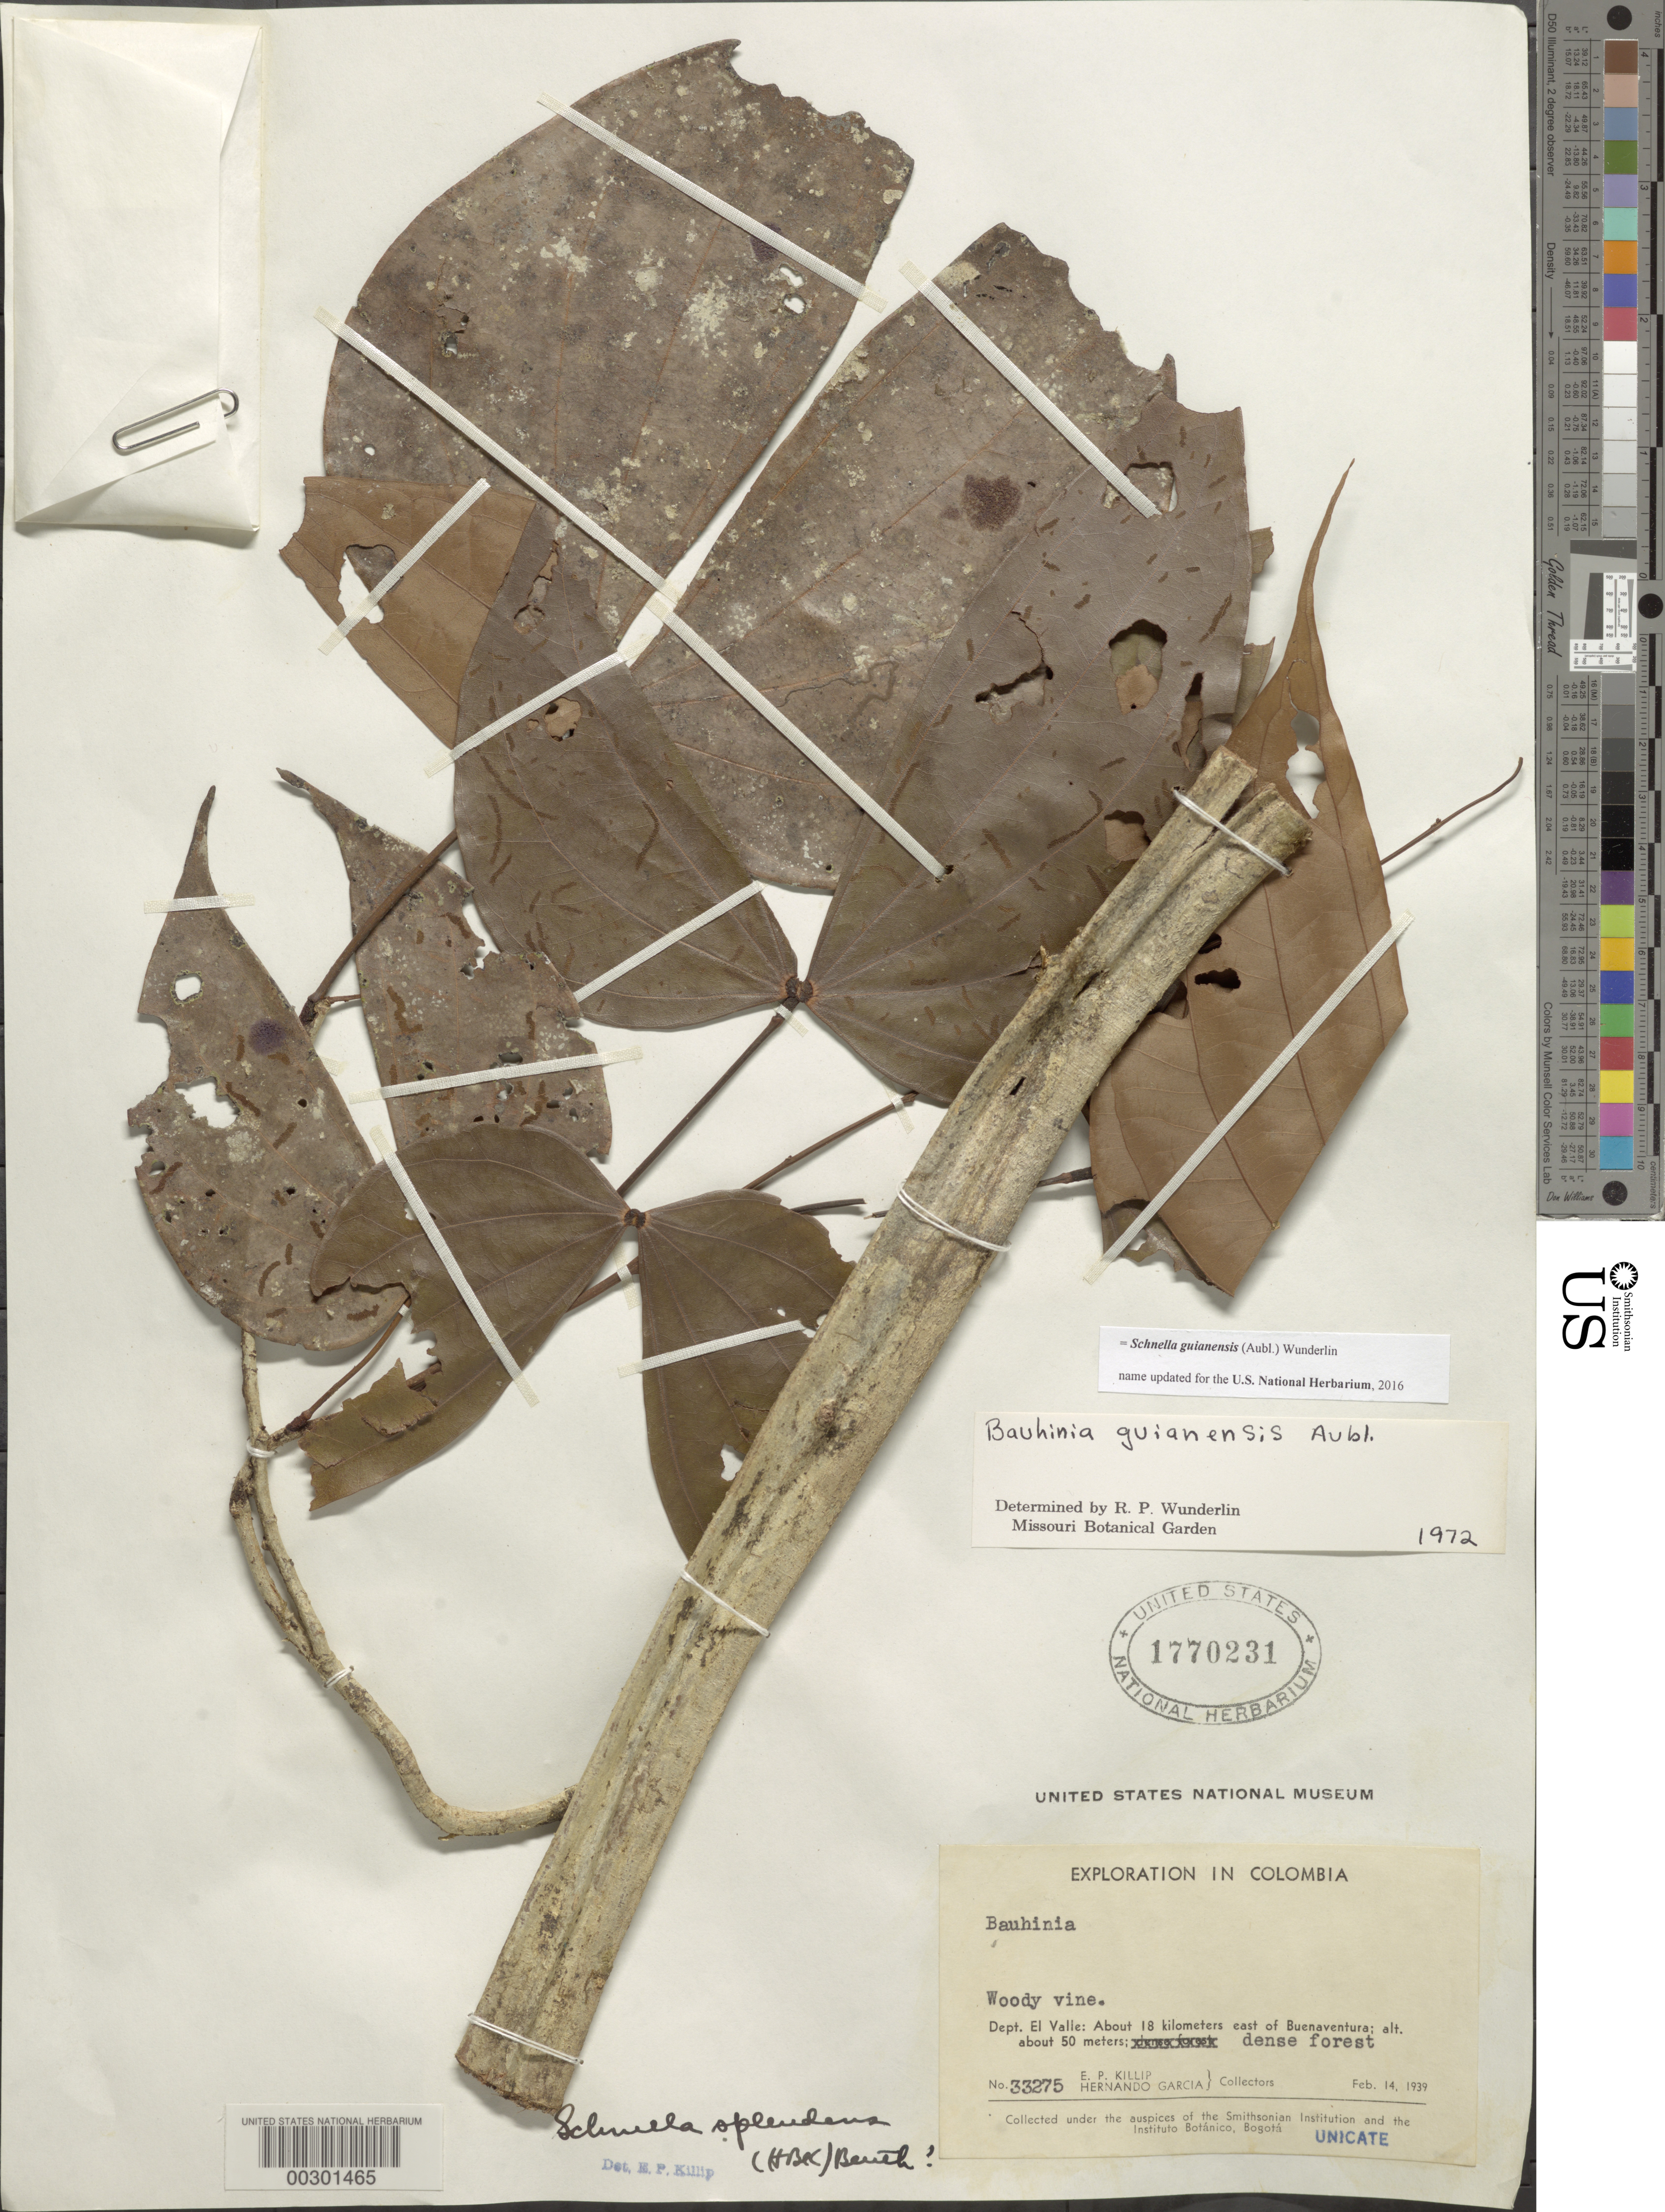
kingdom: Plantae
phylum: Tracheophyta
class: Magnoliopsida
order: Fabales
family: Fabaceae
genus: Schnella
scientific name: Schnella guianensis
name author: (Aubl.) Wunderlin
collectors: E. P. Killip & H. Garcia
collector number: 33275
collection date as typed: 14 Feb 1939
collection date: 1939-02-14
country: Colombia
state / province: Valle del Cauca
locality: Ca 18 km E of Buena Ventura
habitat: Dense forest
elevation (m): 50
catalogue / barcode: US 1770231